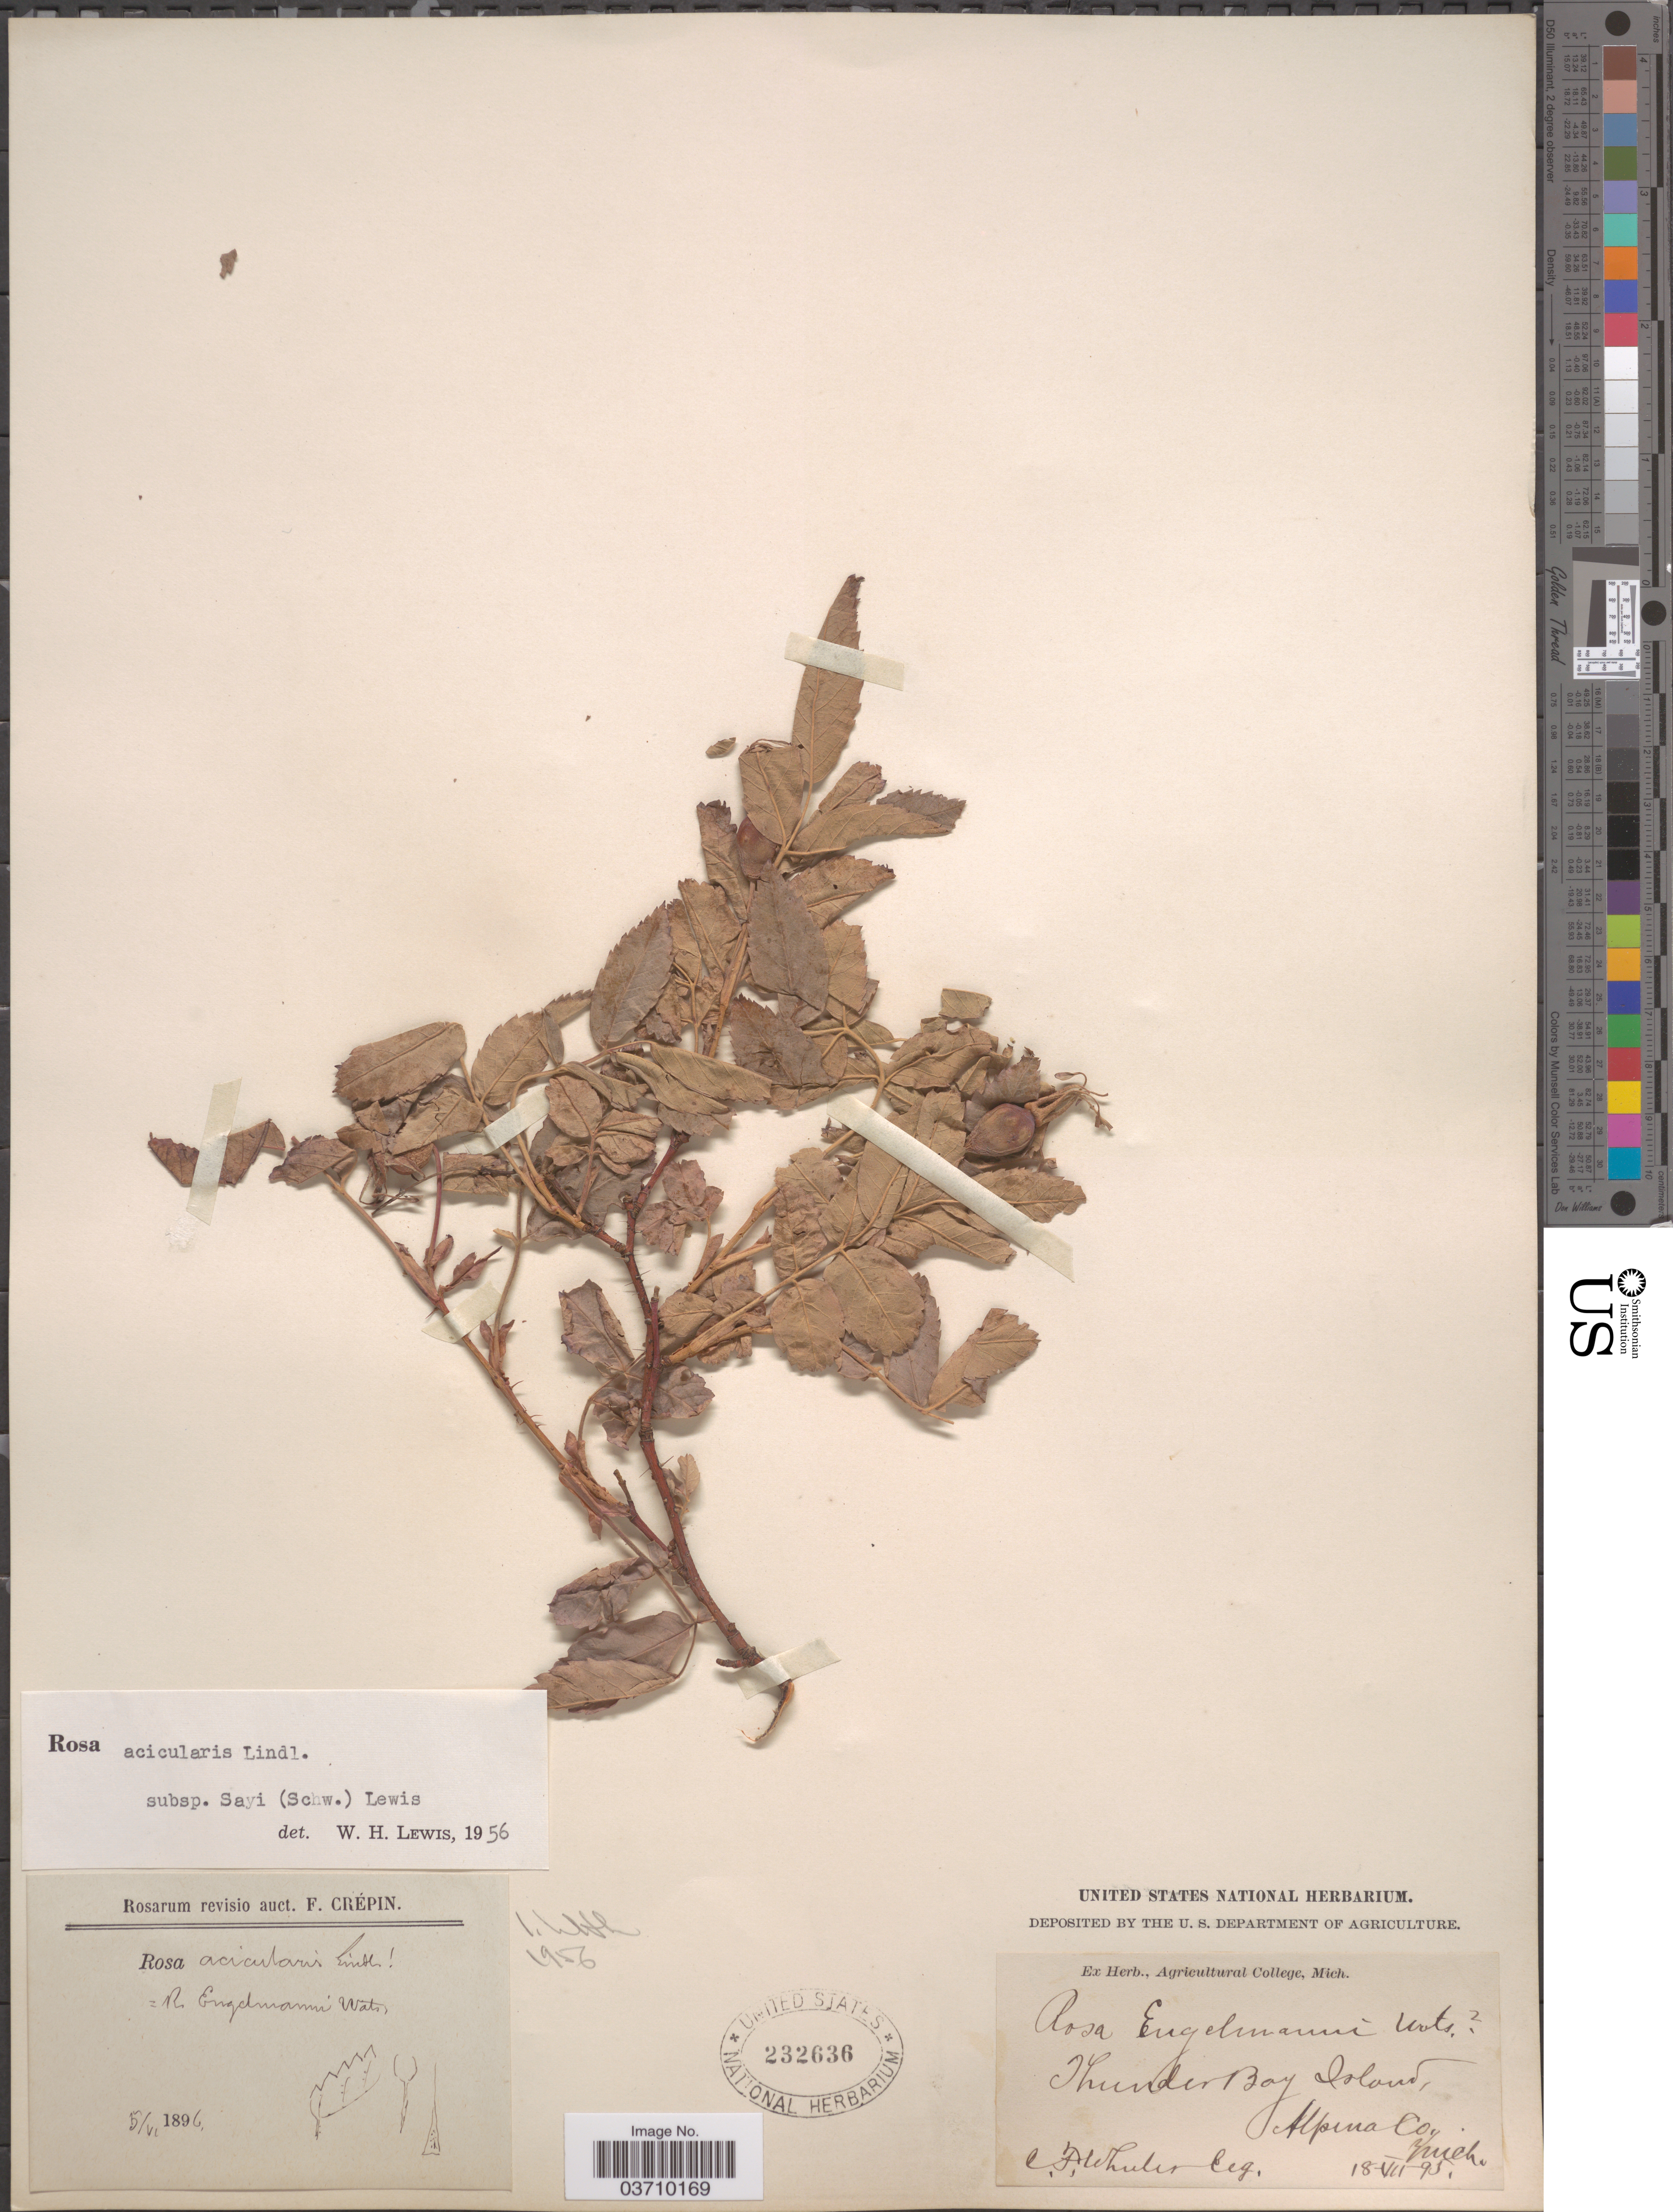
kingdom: Plantae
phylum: Tracheophyta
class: Magnoliopsida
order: Rosales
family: Rosaceae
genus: Rosa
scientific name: Rosa acicularis var. sayi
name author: (Schwein.) Rehder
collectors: C. Wheeler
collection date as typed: Transcribed d/m/y: 18/7/95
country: United States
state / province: Michigan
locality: Thunder Bay Island, Alpina Co.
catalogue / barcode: US 232636